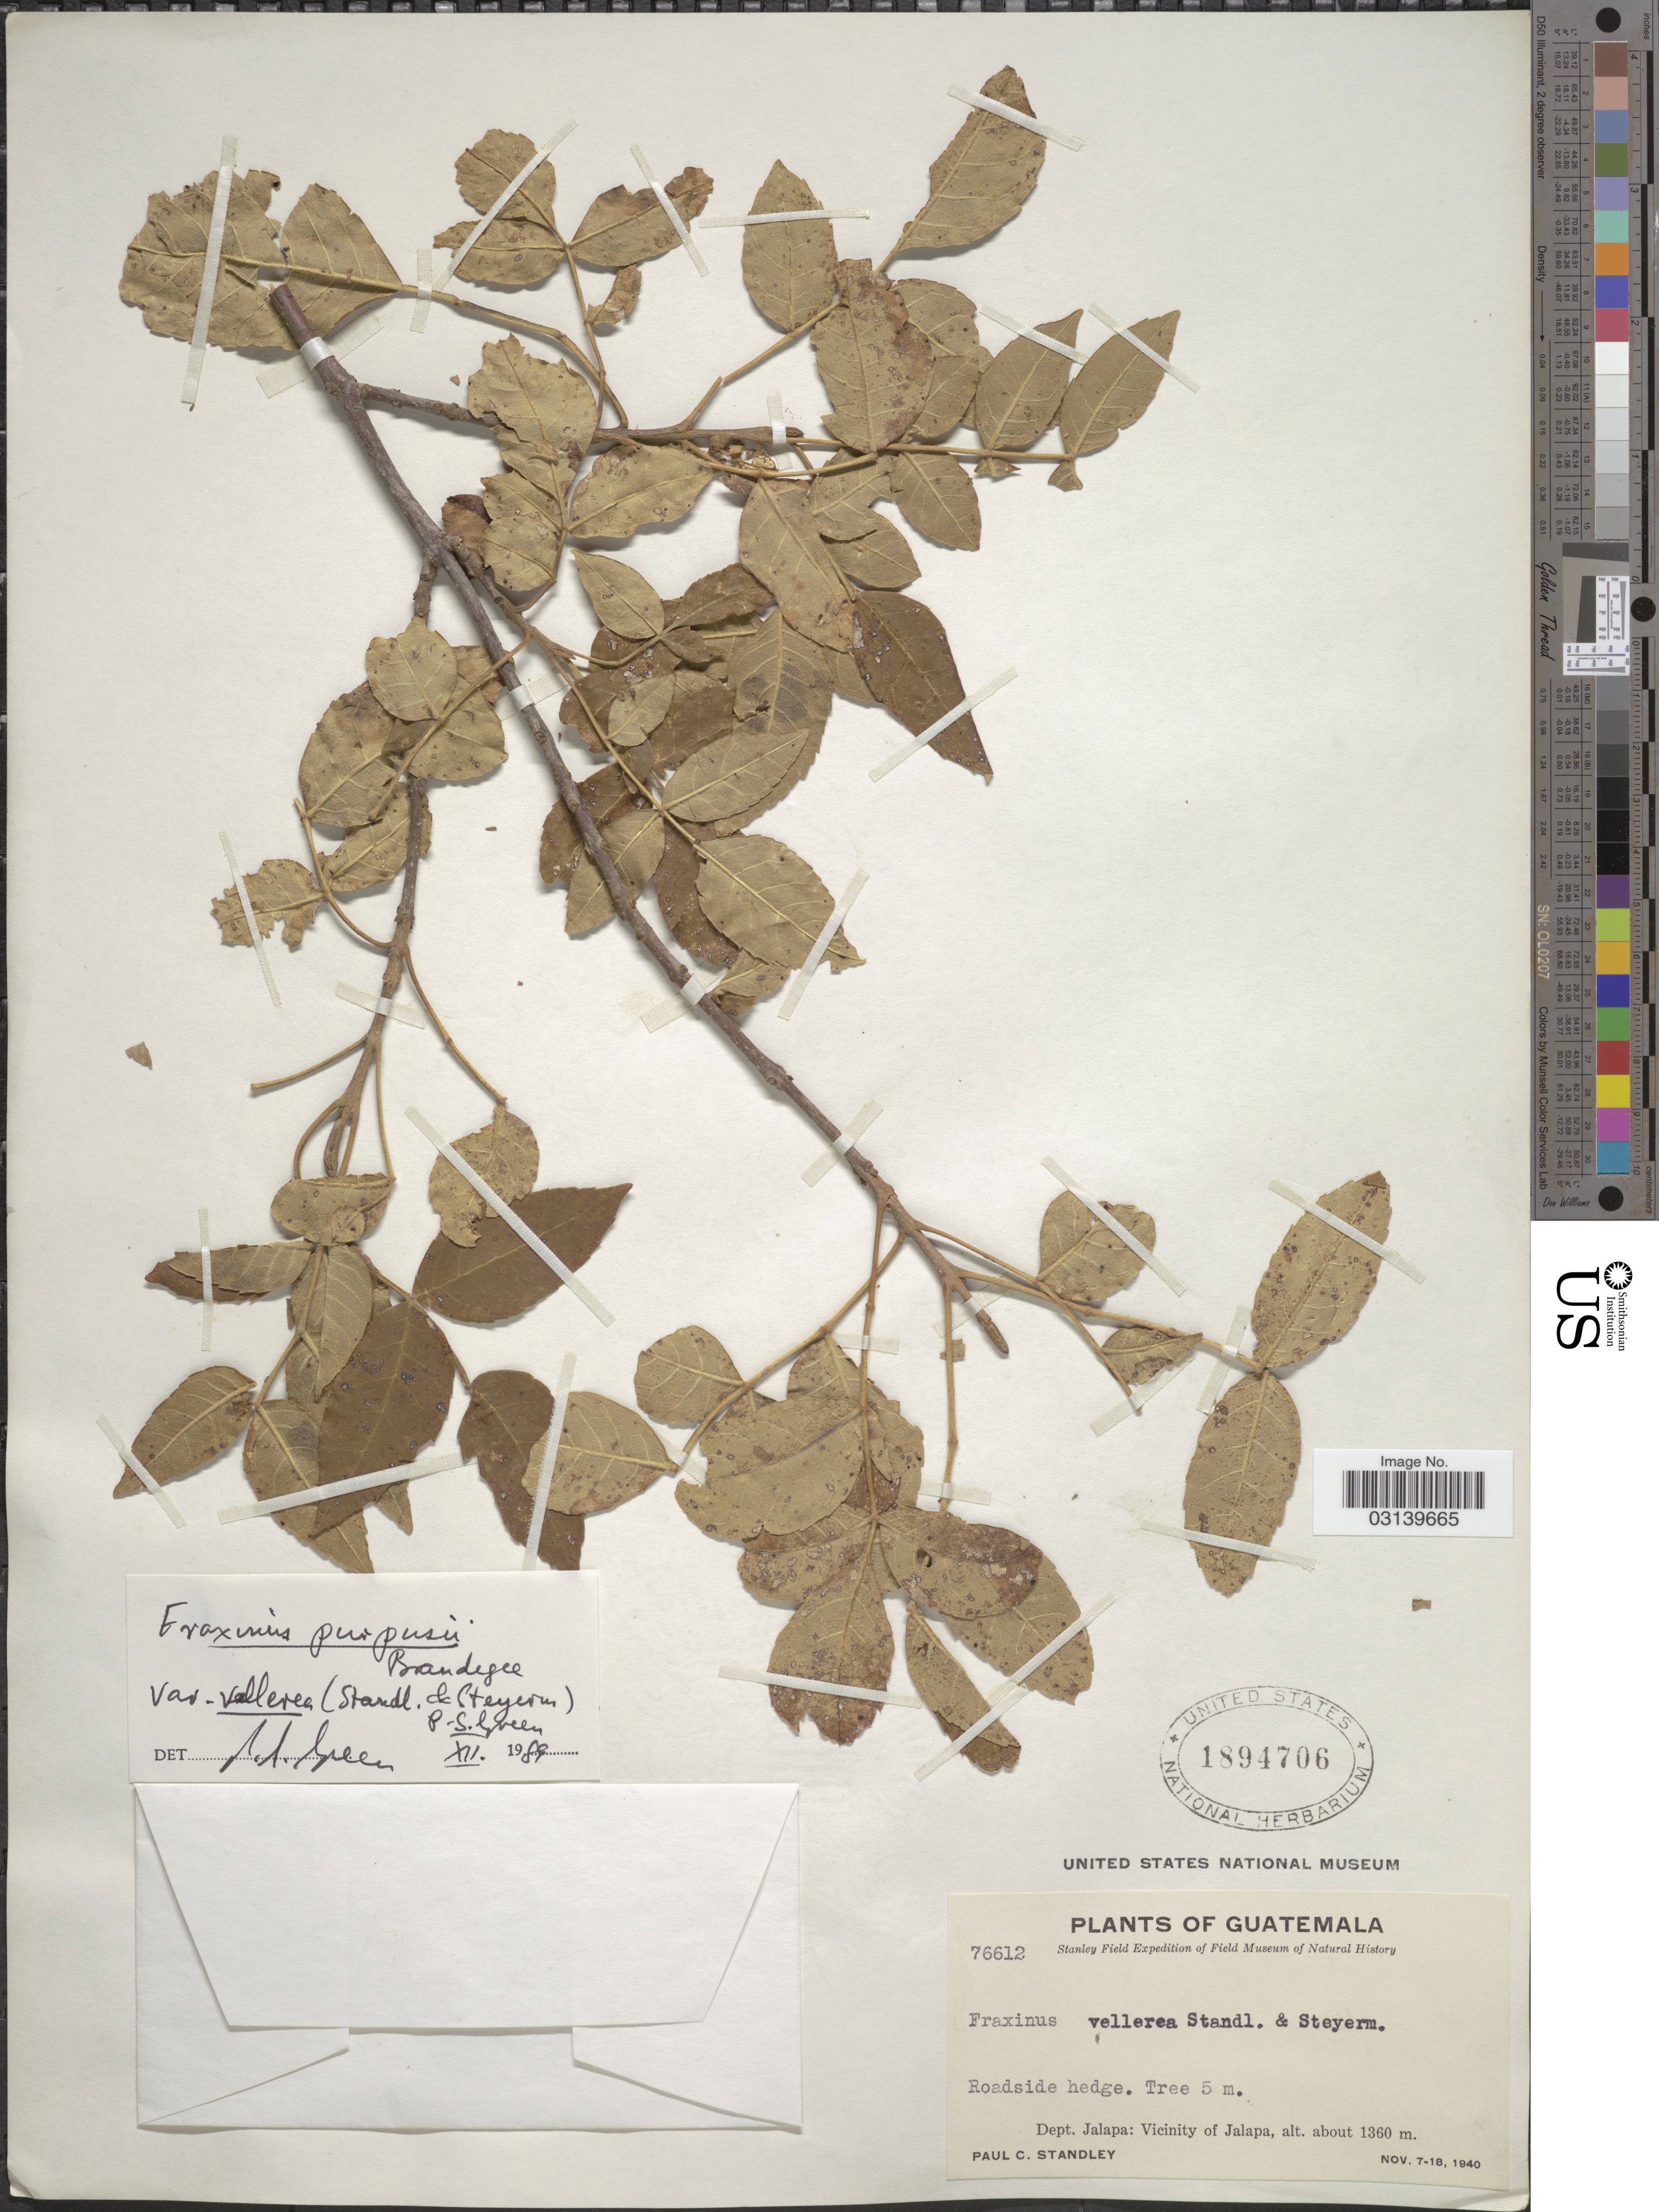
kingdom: Plantae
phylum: Tracheophyta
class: Magnoliopsida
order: Lamiales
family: Oleaceae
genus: Fraxinus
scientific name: Fraxinus purpusii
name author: Brandegee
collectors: P. C. Standley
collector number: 76612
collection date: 1940-11-07/1940-11-18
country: Guatemala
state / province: Jalapa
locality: Dept. Jalapa: Vicinity of Jalapa.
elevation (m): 1360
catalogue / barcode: US 1894706